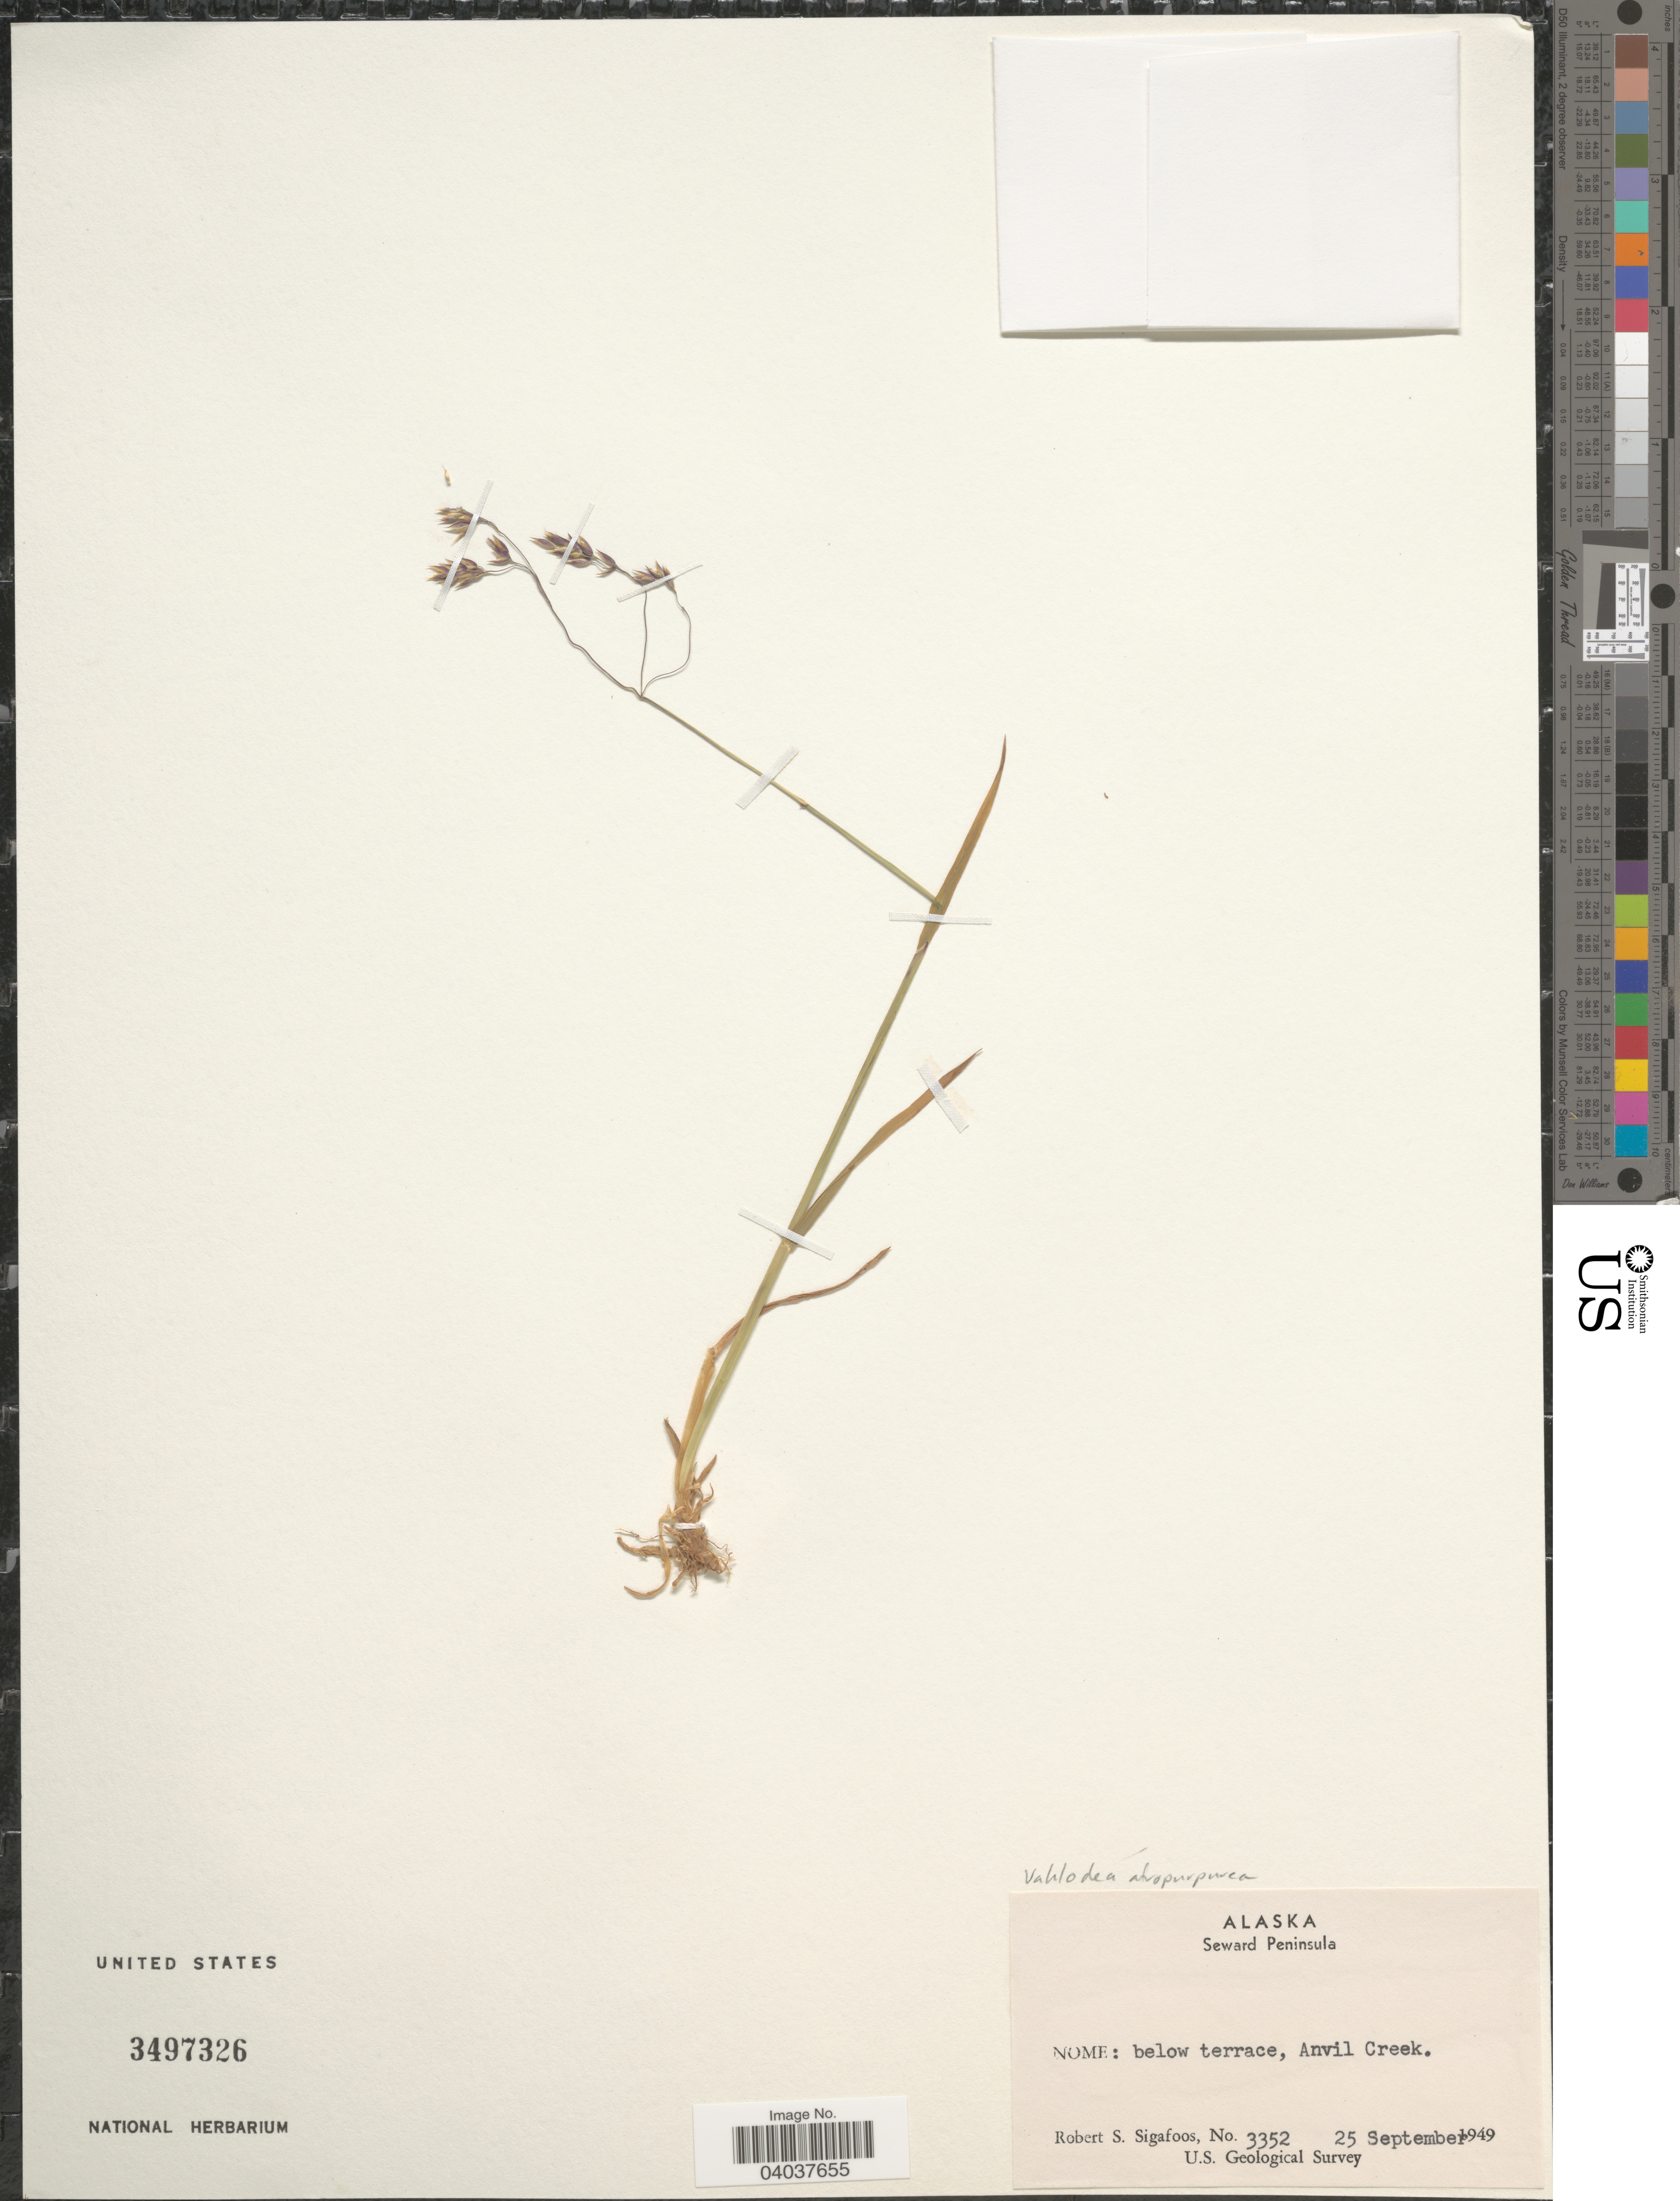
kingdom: Plantae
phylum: Tracheophyta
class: Liliopsida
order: Poales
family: Poaceae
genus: Vahlodea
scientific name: Vahlodea atropurpurea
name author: (Wahlenb.) Fr. ex Hartm.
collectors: R. Sigafoos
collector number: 3352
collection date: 1949-09-25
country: United States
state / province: Alaska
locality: Seward Peninsula. Nome: below terrace, Anvil Creek.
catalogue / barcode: US 3497326